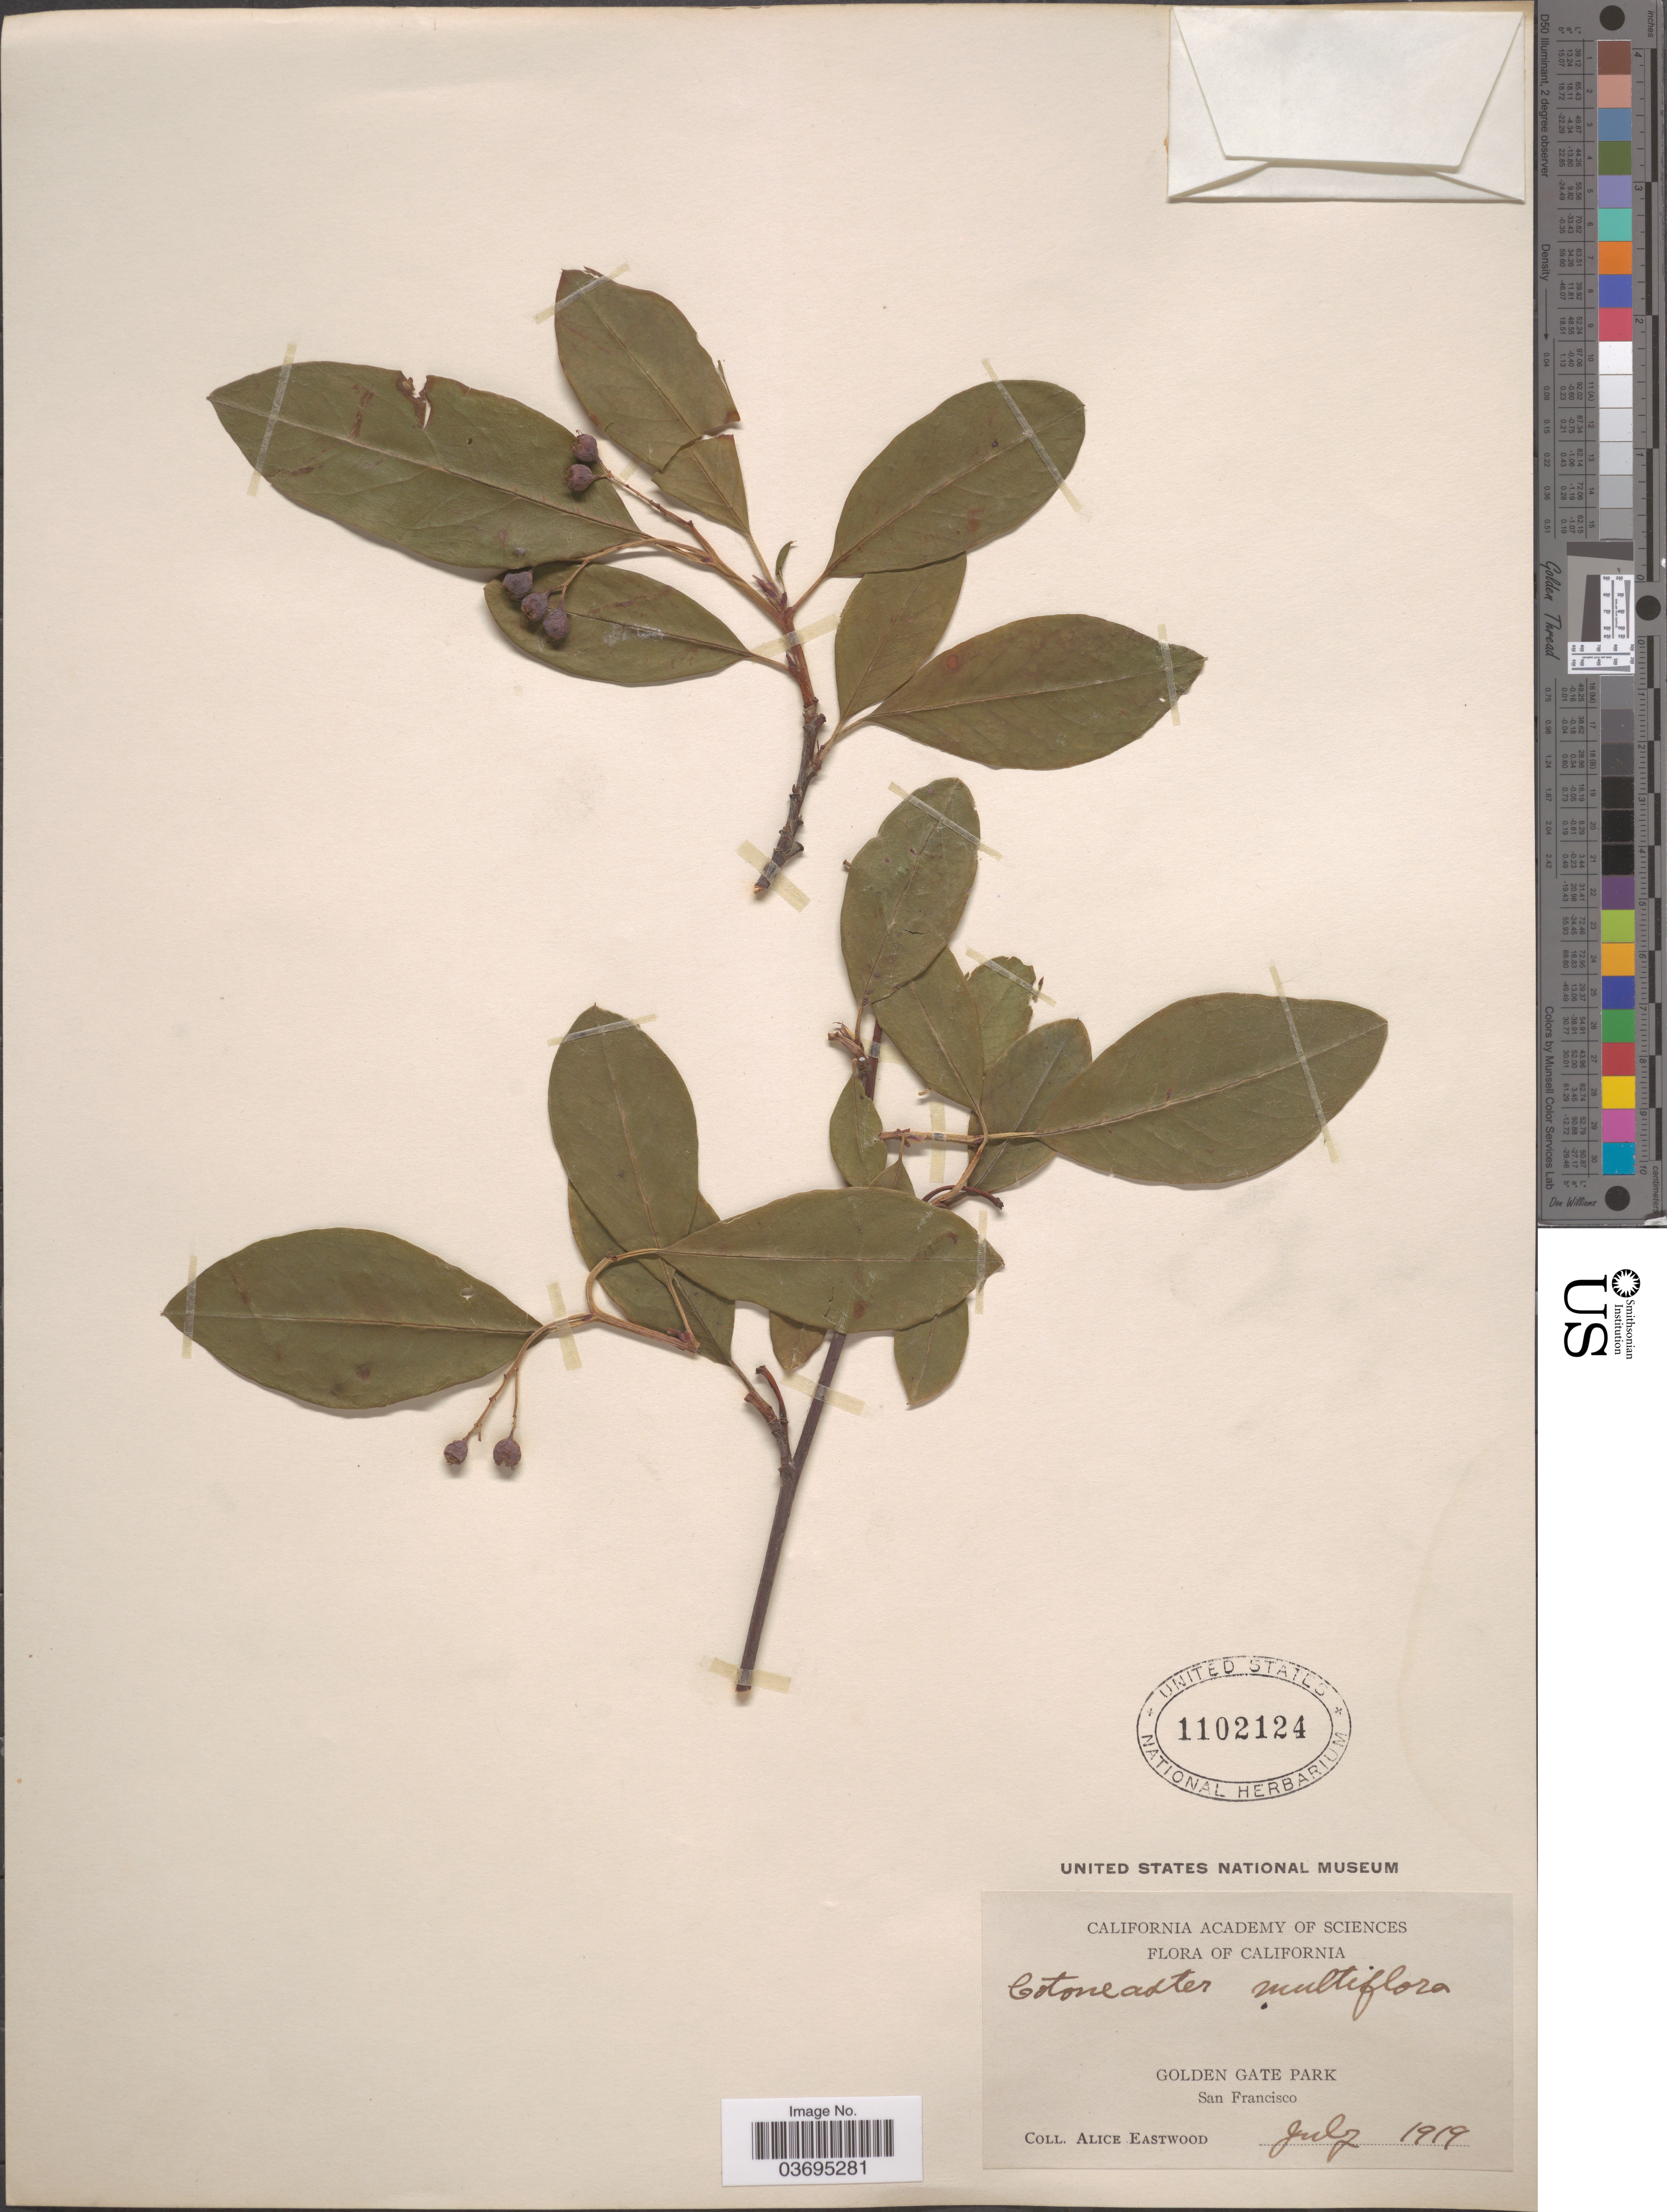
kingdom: Plantae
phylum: Tracheophyta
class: Magnoliopsida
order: Rosales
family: Rosaceae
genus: Cotoneaster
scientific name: Cotoneaster multiflora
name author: Bunge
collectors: A. Eastwood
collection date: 1919-07-07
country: United States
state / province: California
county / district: San Francisco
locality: Golden Gate Park, San Francisco.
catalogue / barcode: US 1102124